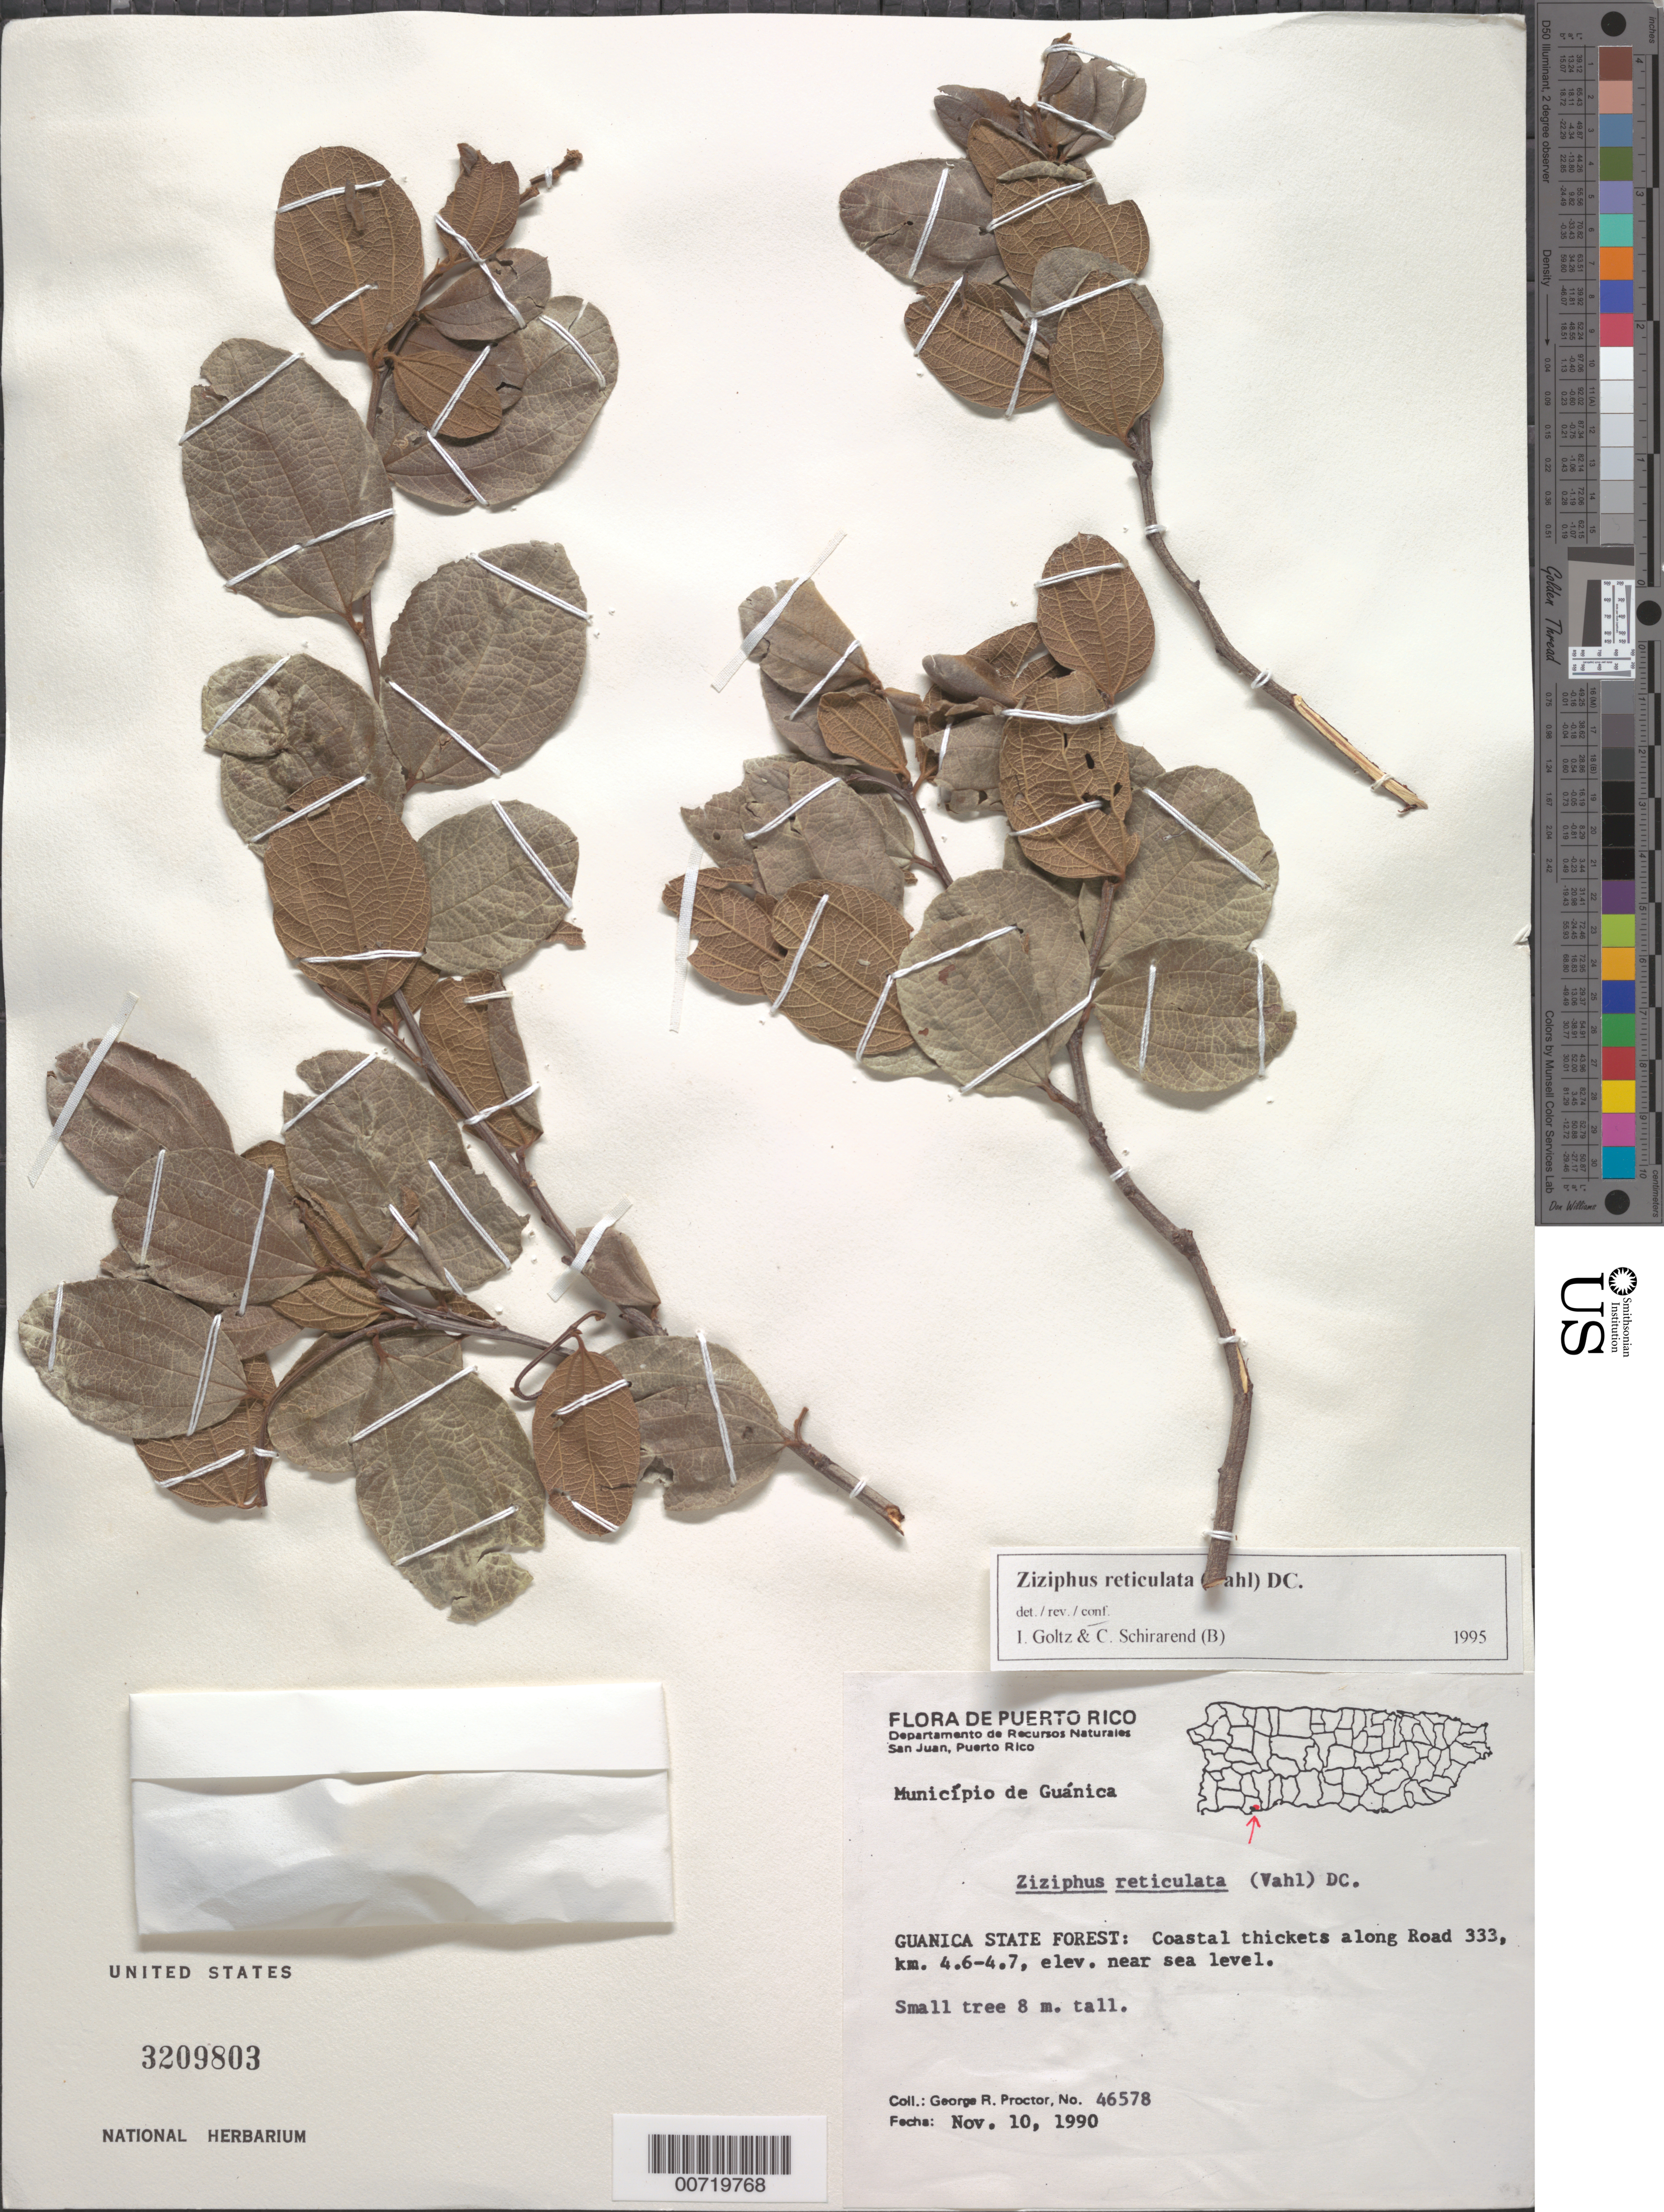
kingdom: Plantae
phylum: Tracheophyta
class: Magnoliopsida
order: Rosales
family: Rhamnaceae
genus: Sarcomphalus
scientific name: Sarcomphalus reticulatus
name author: (Vahl) Urb.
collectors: G. R. Proctor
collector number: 46578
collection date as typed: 10 Nov 1990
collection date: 1990-11-10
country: Puerto Rico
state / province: Guánica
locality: Guanica State Forest: Coastal thickets along rd 333, km 4.6-4.7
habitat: Coastal thickets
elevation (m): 0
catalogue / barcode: US 3209803